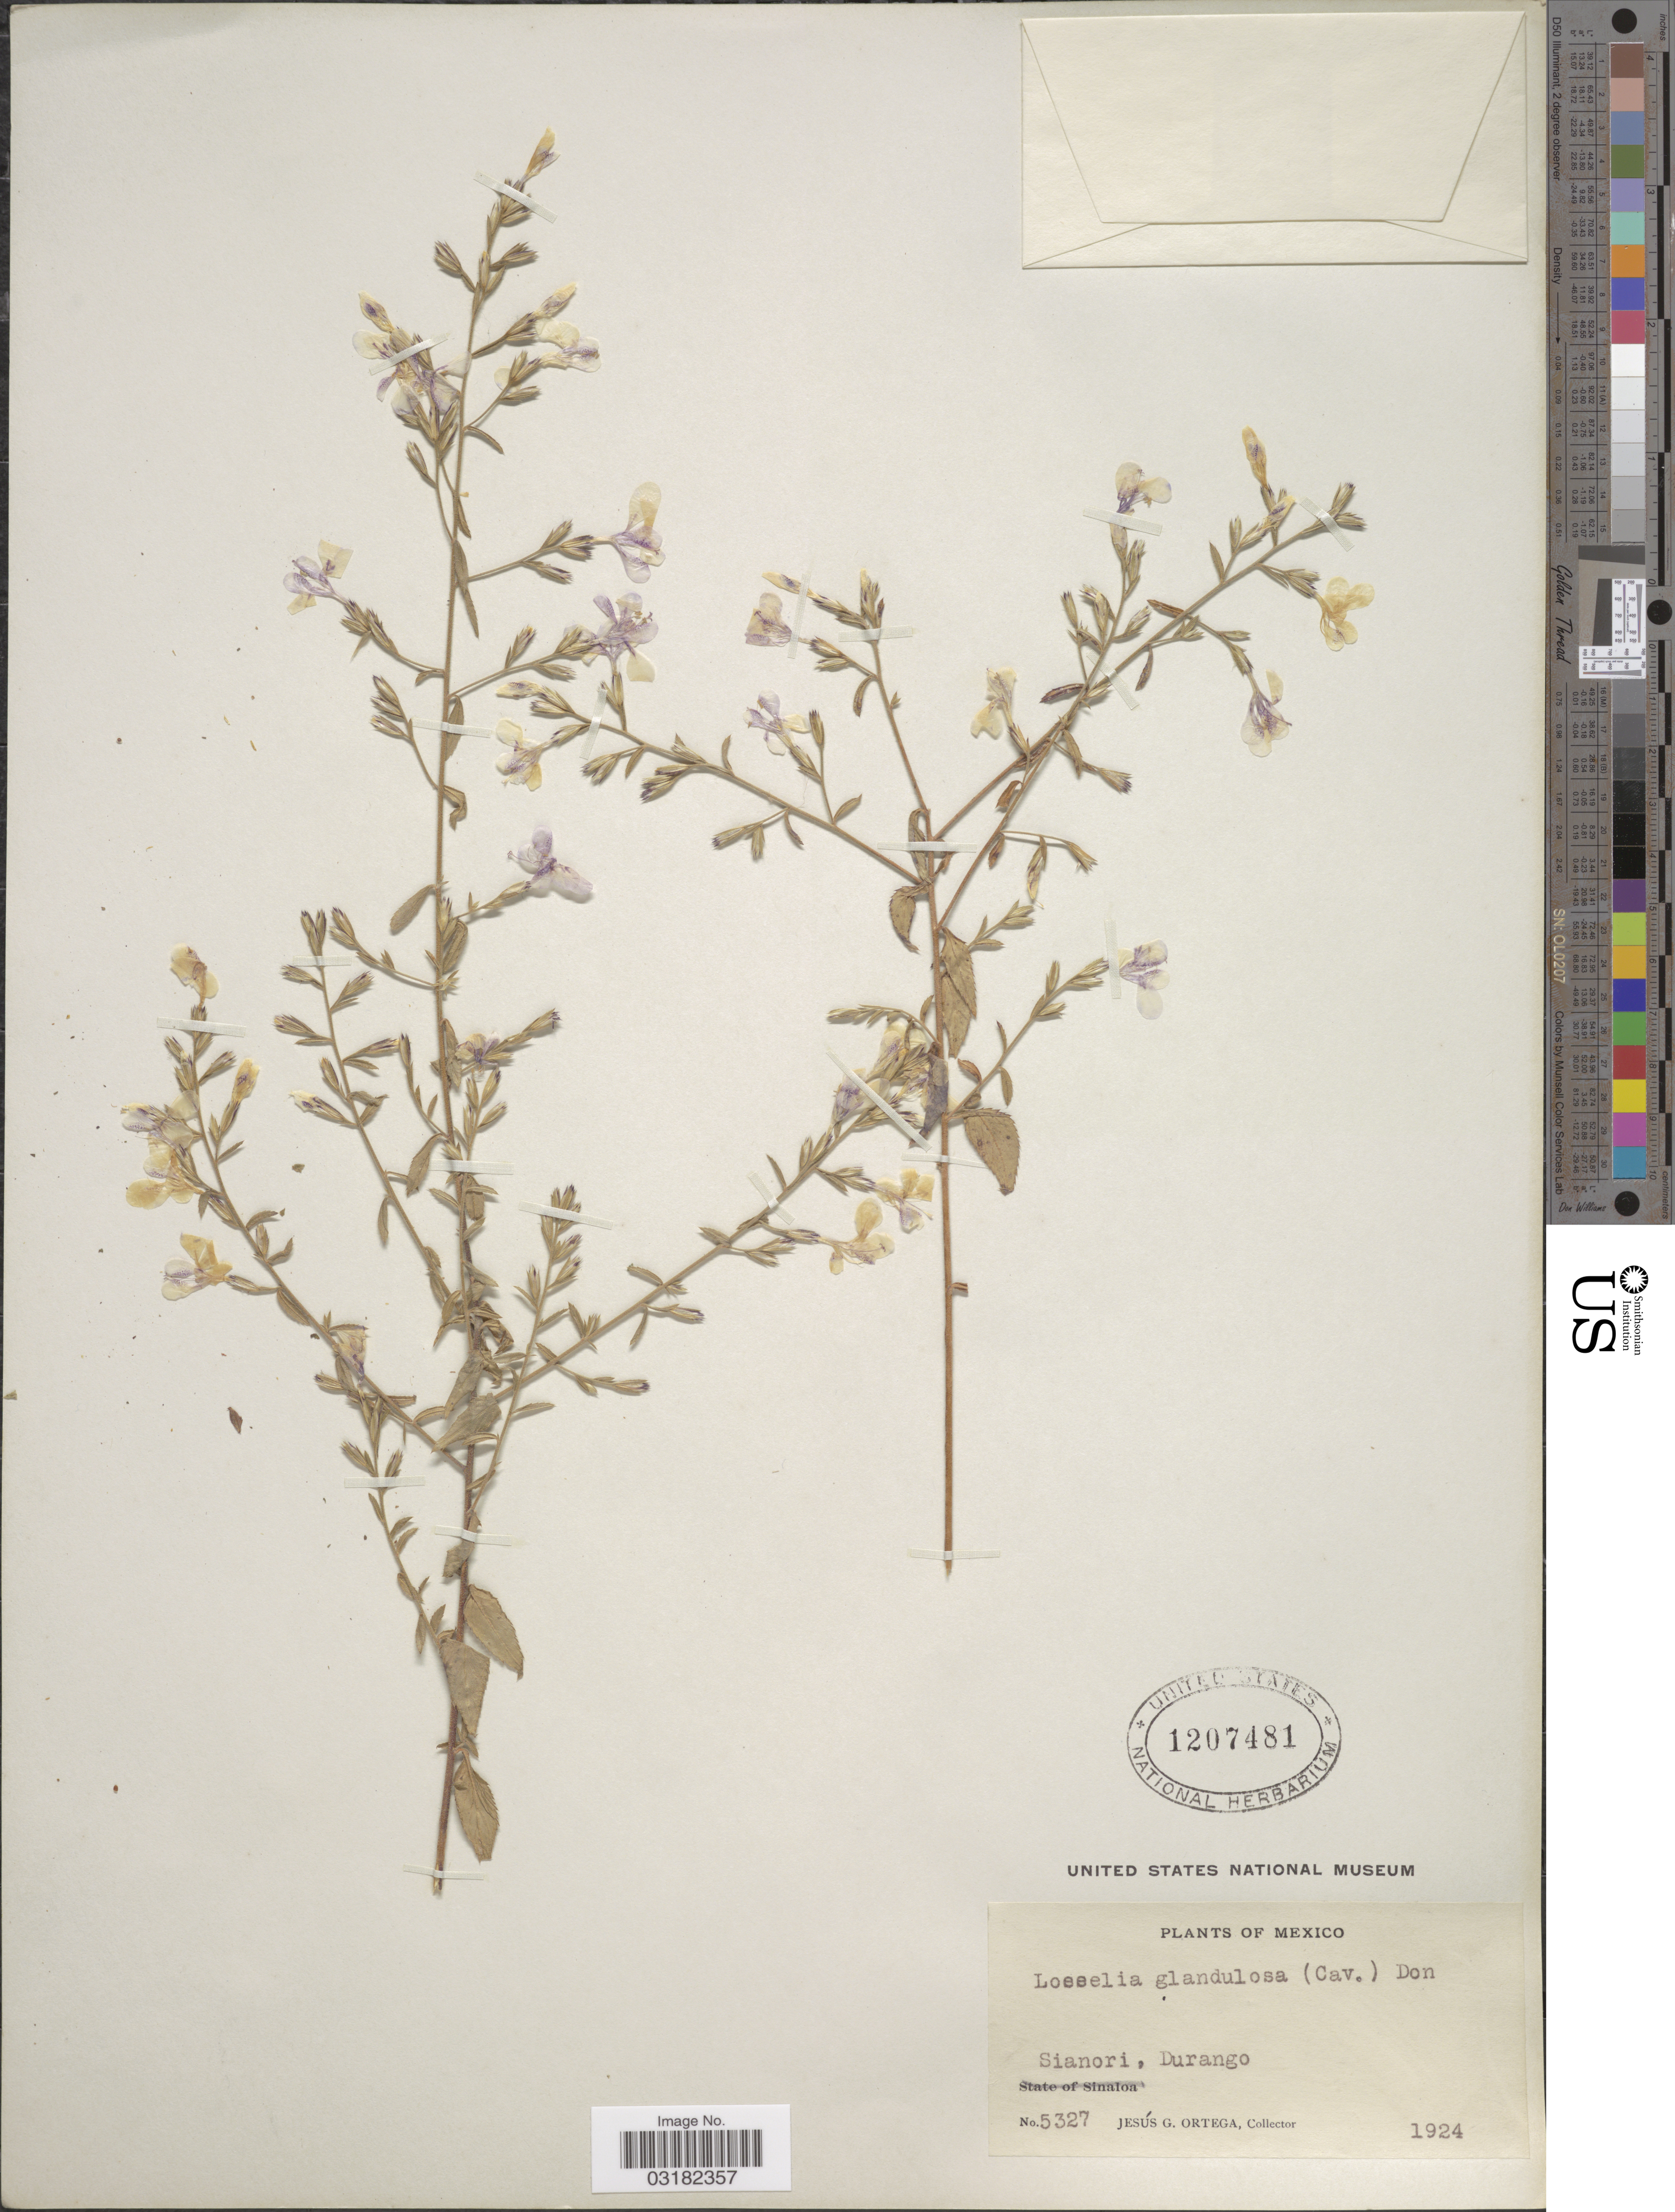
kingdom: Plantae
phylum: Tracheophyta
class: Magnoliopsida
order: Ericales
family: Polemoniaceae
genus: Loeselia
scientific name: Loeselia glandulosa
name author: (Cav.) G. Don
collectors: J. Ortega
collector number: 5327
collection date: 1924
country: Mexico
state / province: Durango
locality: Sianori, Durango.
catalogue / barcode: US 1207481